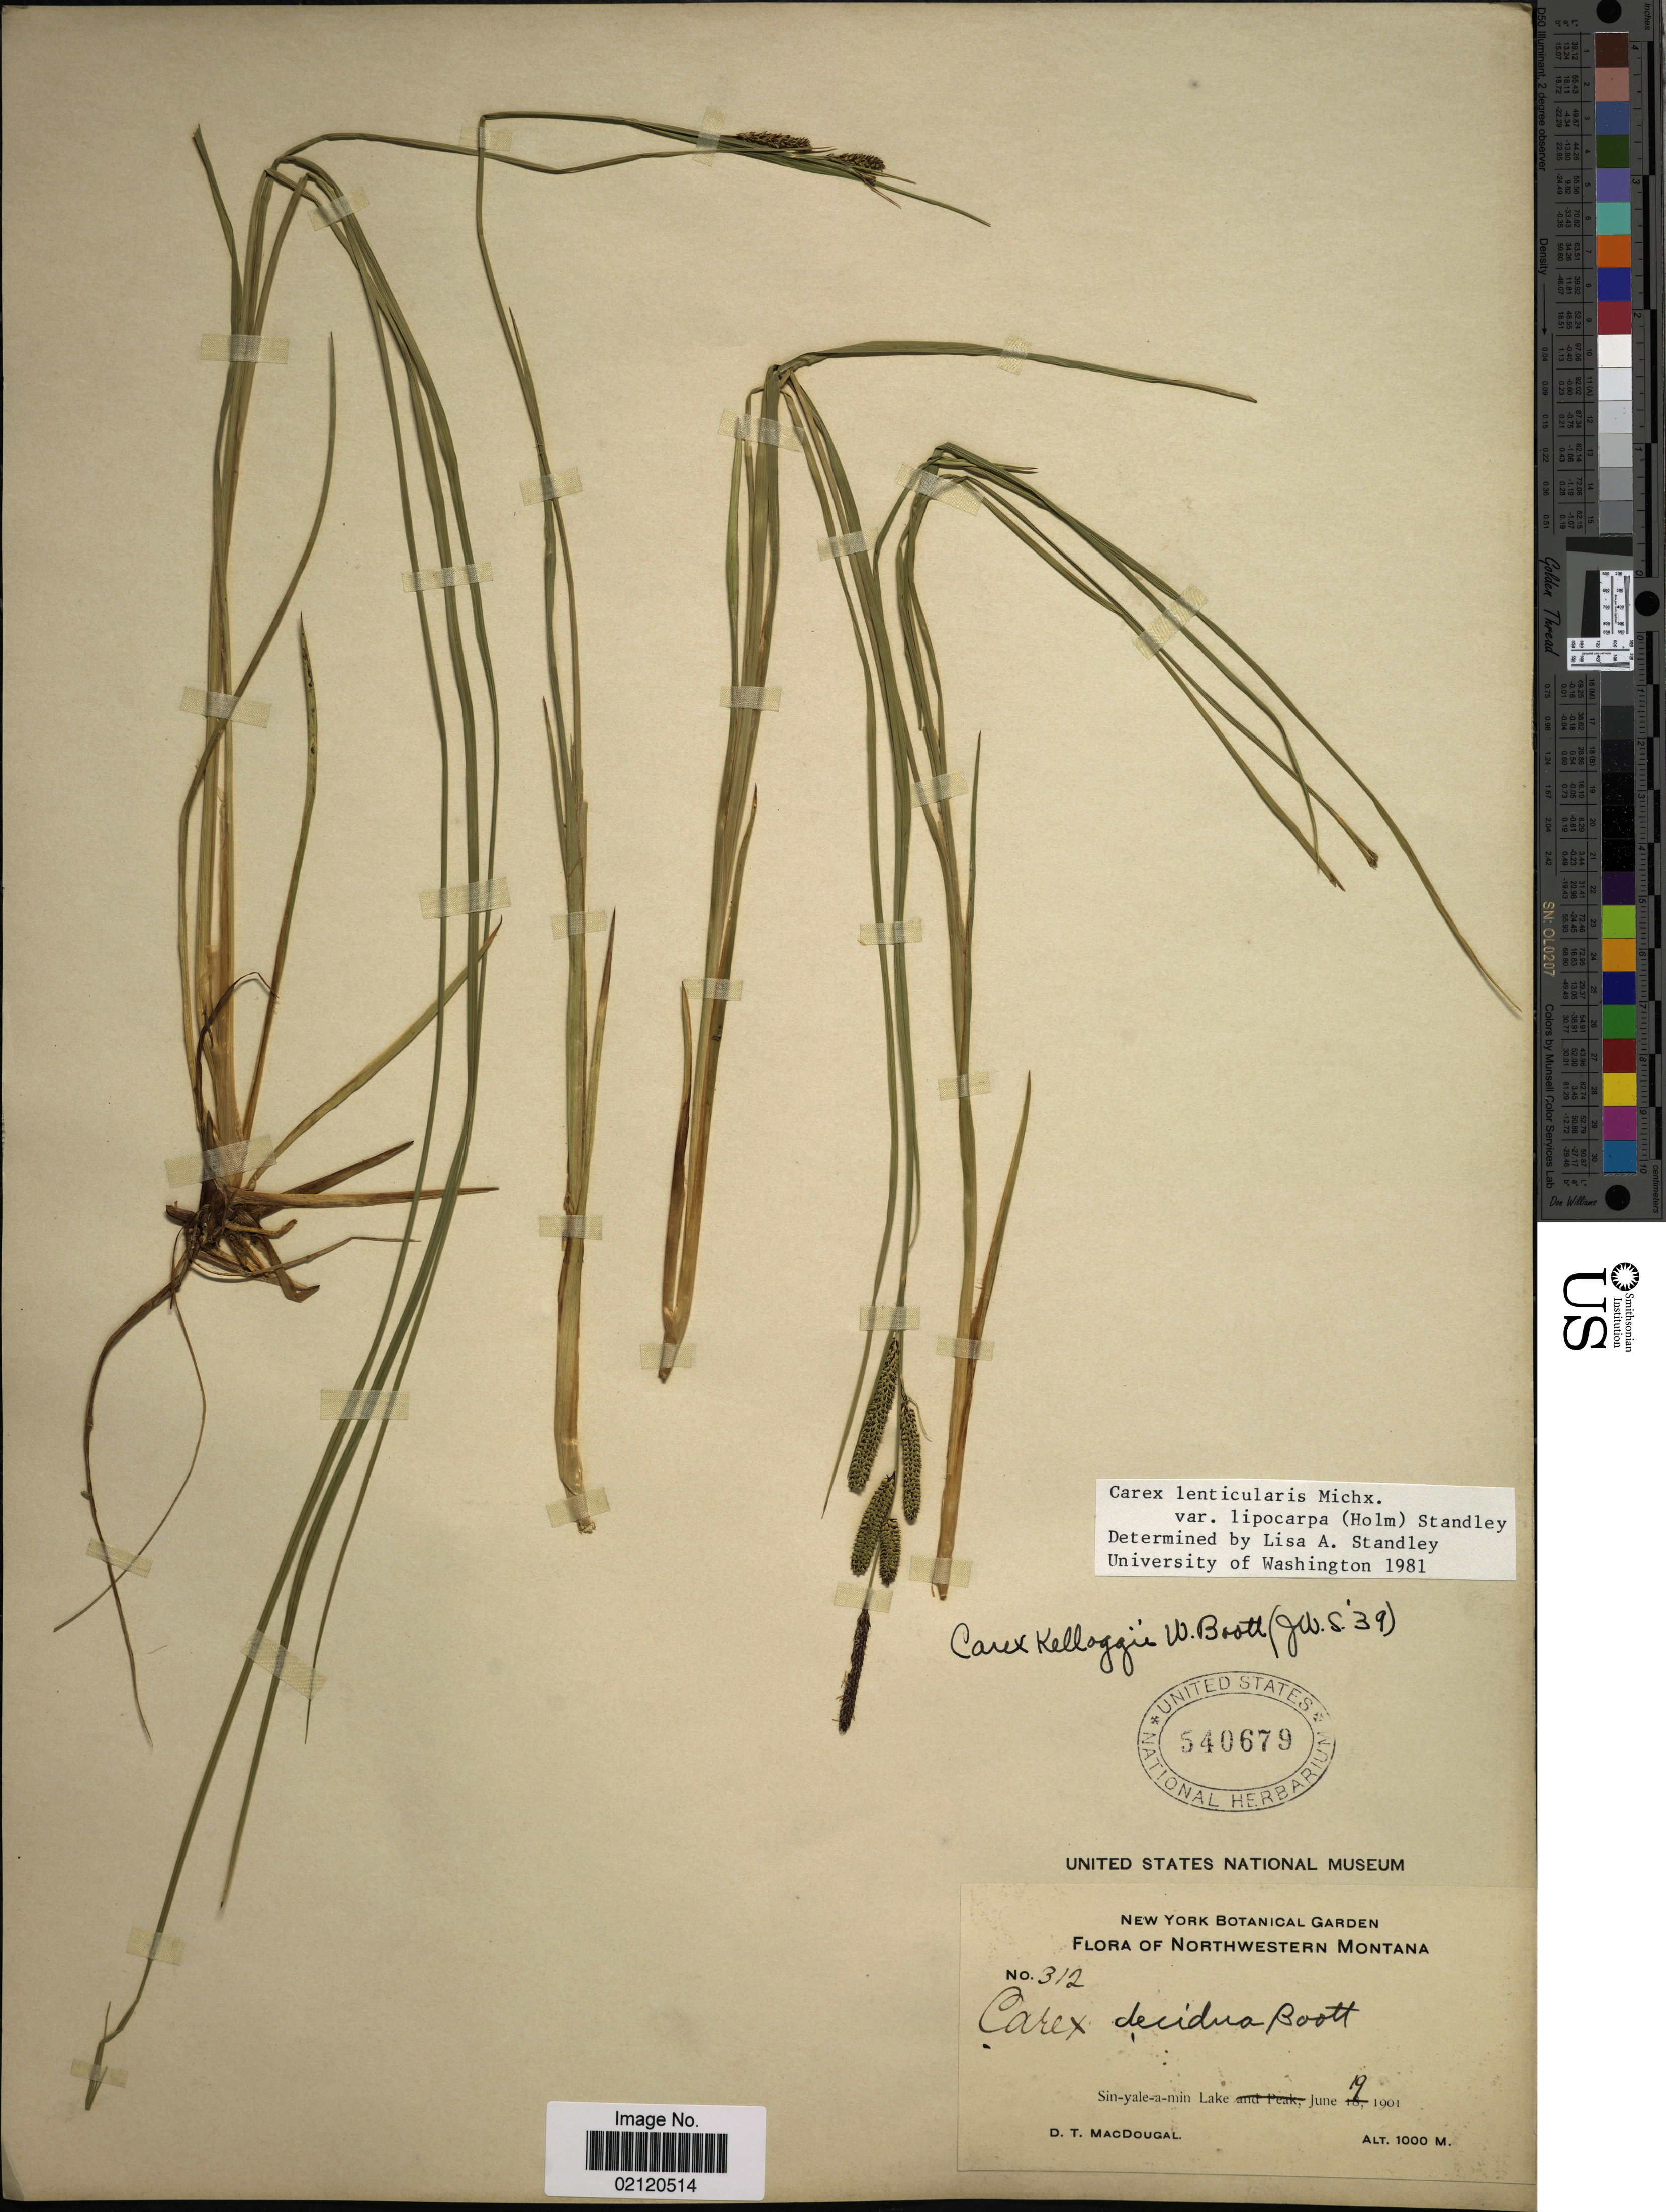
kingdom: Plantae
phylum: Tracheophyta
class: Liliopsida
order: Poales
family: Cyperaceae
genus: Carex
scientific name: Carex kelloggii var. kelloggii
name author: W. Boott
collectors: D. T. MacDougal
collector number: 312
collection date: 1901-06-19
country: United States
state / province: Montana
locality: Northwestern Montana, Sin-yale-a-min Lake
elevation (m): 1000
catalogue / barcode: US 540679